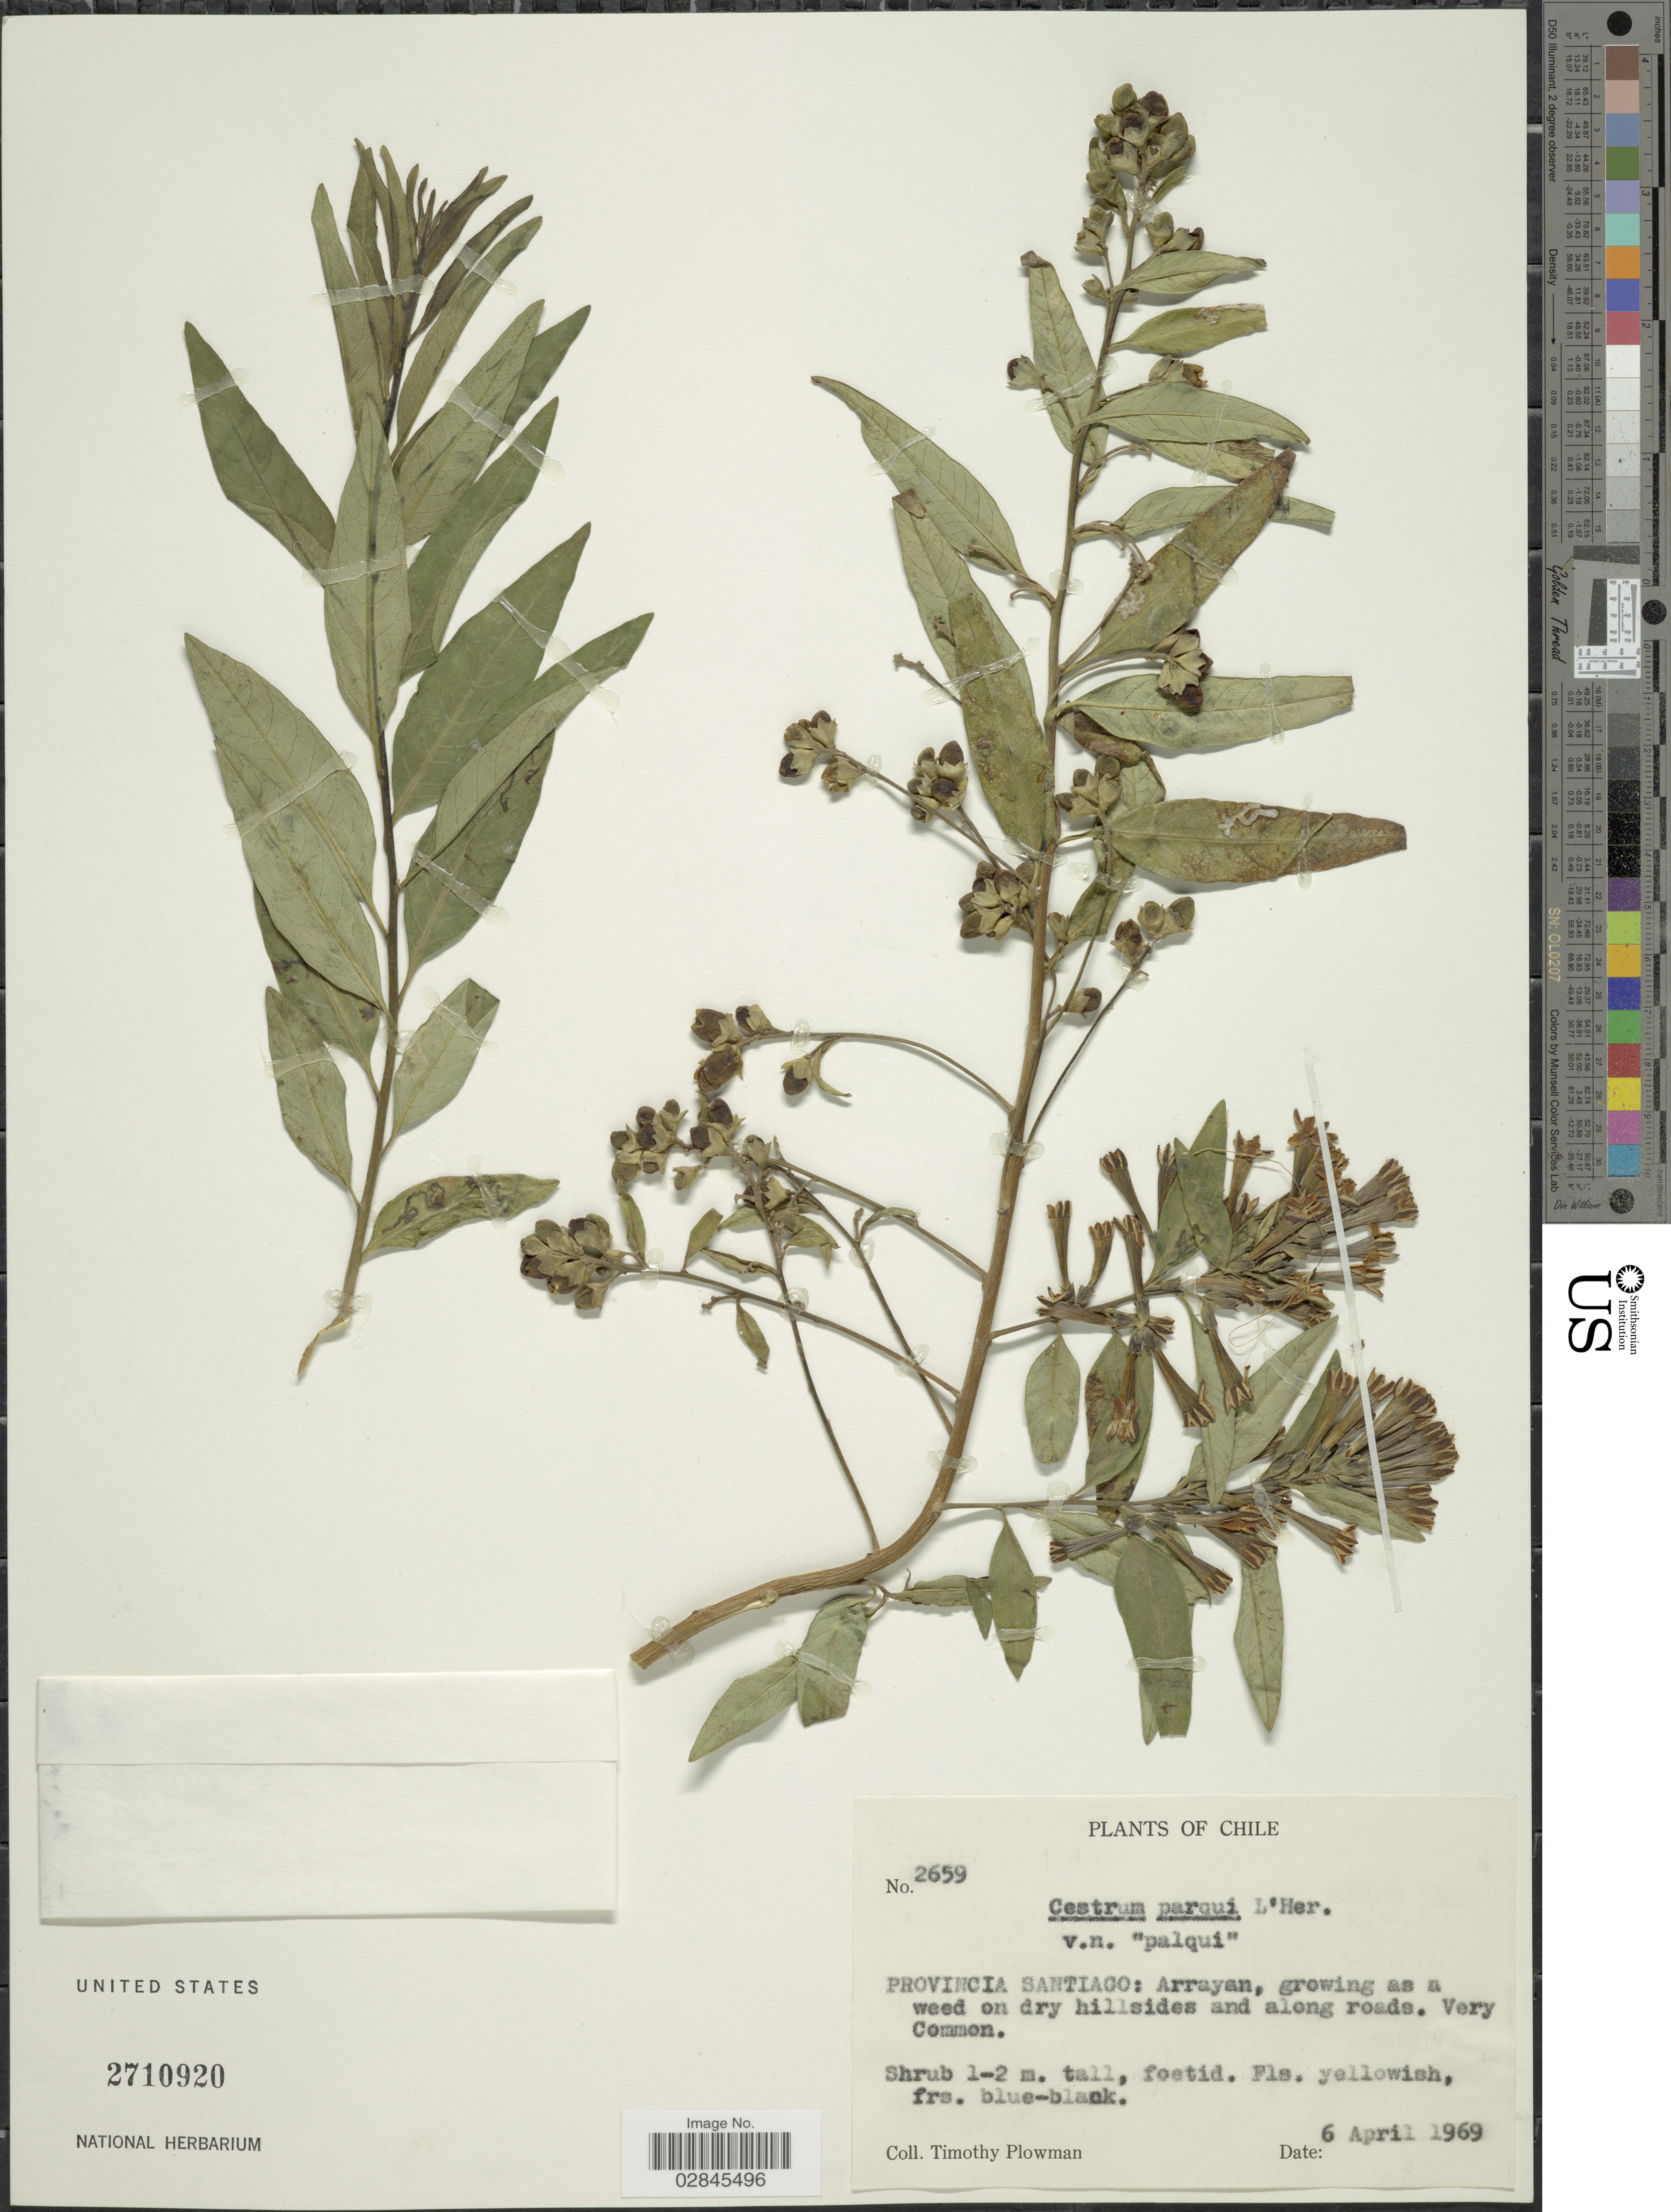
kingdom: Plantae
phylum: Tracheophyta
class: Magnoliopsida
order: Solanales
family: Solanaceae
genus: Cestrum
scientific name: Cestrum parqui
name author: L'Hér.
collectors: T. Plowman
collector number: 2659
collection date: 1969-04-06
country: Chile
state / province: Región Metropolitana (RM)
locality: Provincia Santiago: Arrayan.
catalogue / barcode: US 2710920